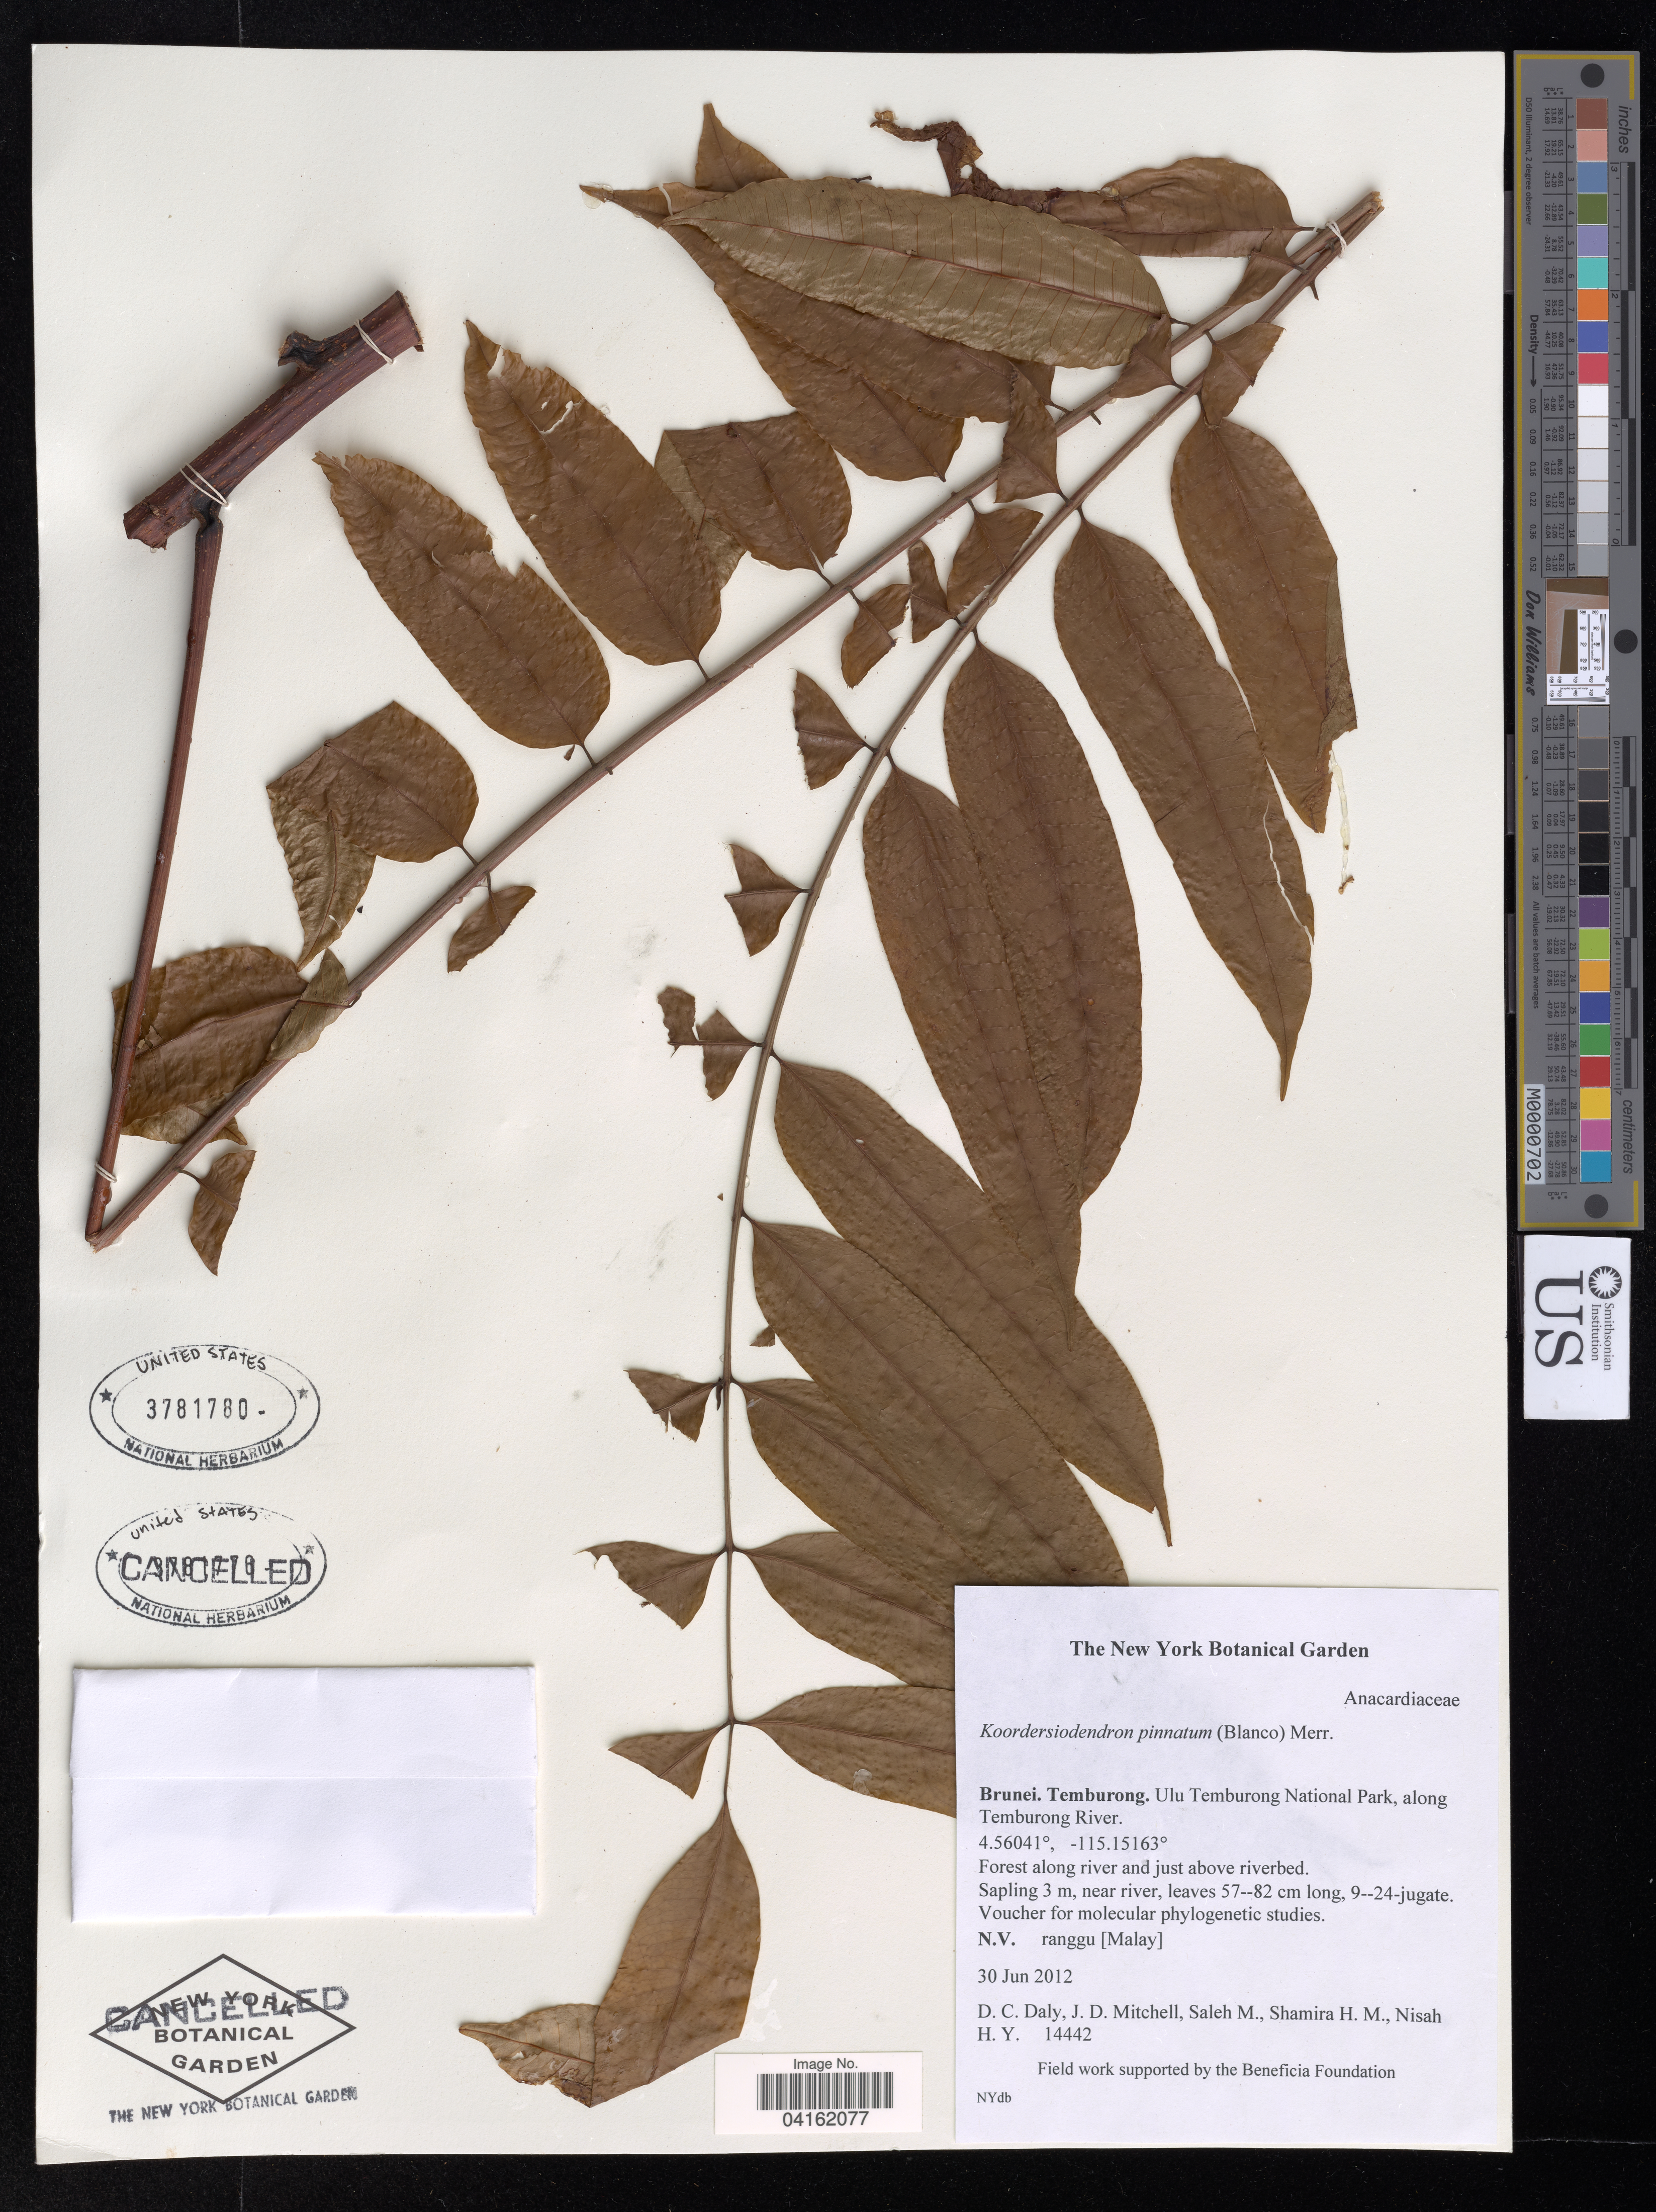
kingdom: Plantae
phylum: Tracheophyta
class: Magnoliopsida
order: Sapindales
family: Anacardiaceae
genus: Koordersiodendron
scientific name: Koordersiodendron pinnatum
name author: (Blanco) Merr.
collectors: D. C. Daly & J. D. Mitchell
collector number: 14442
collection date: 2012-06-30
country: Brunei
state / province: Temburong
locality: Ulu Temburong National Park, along Temburong River.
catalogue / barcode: US 3781780